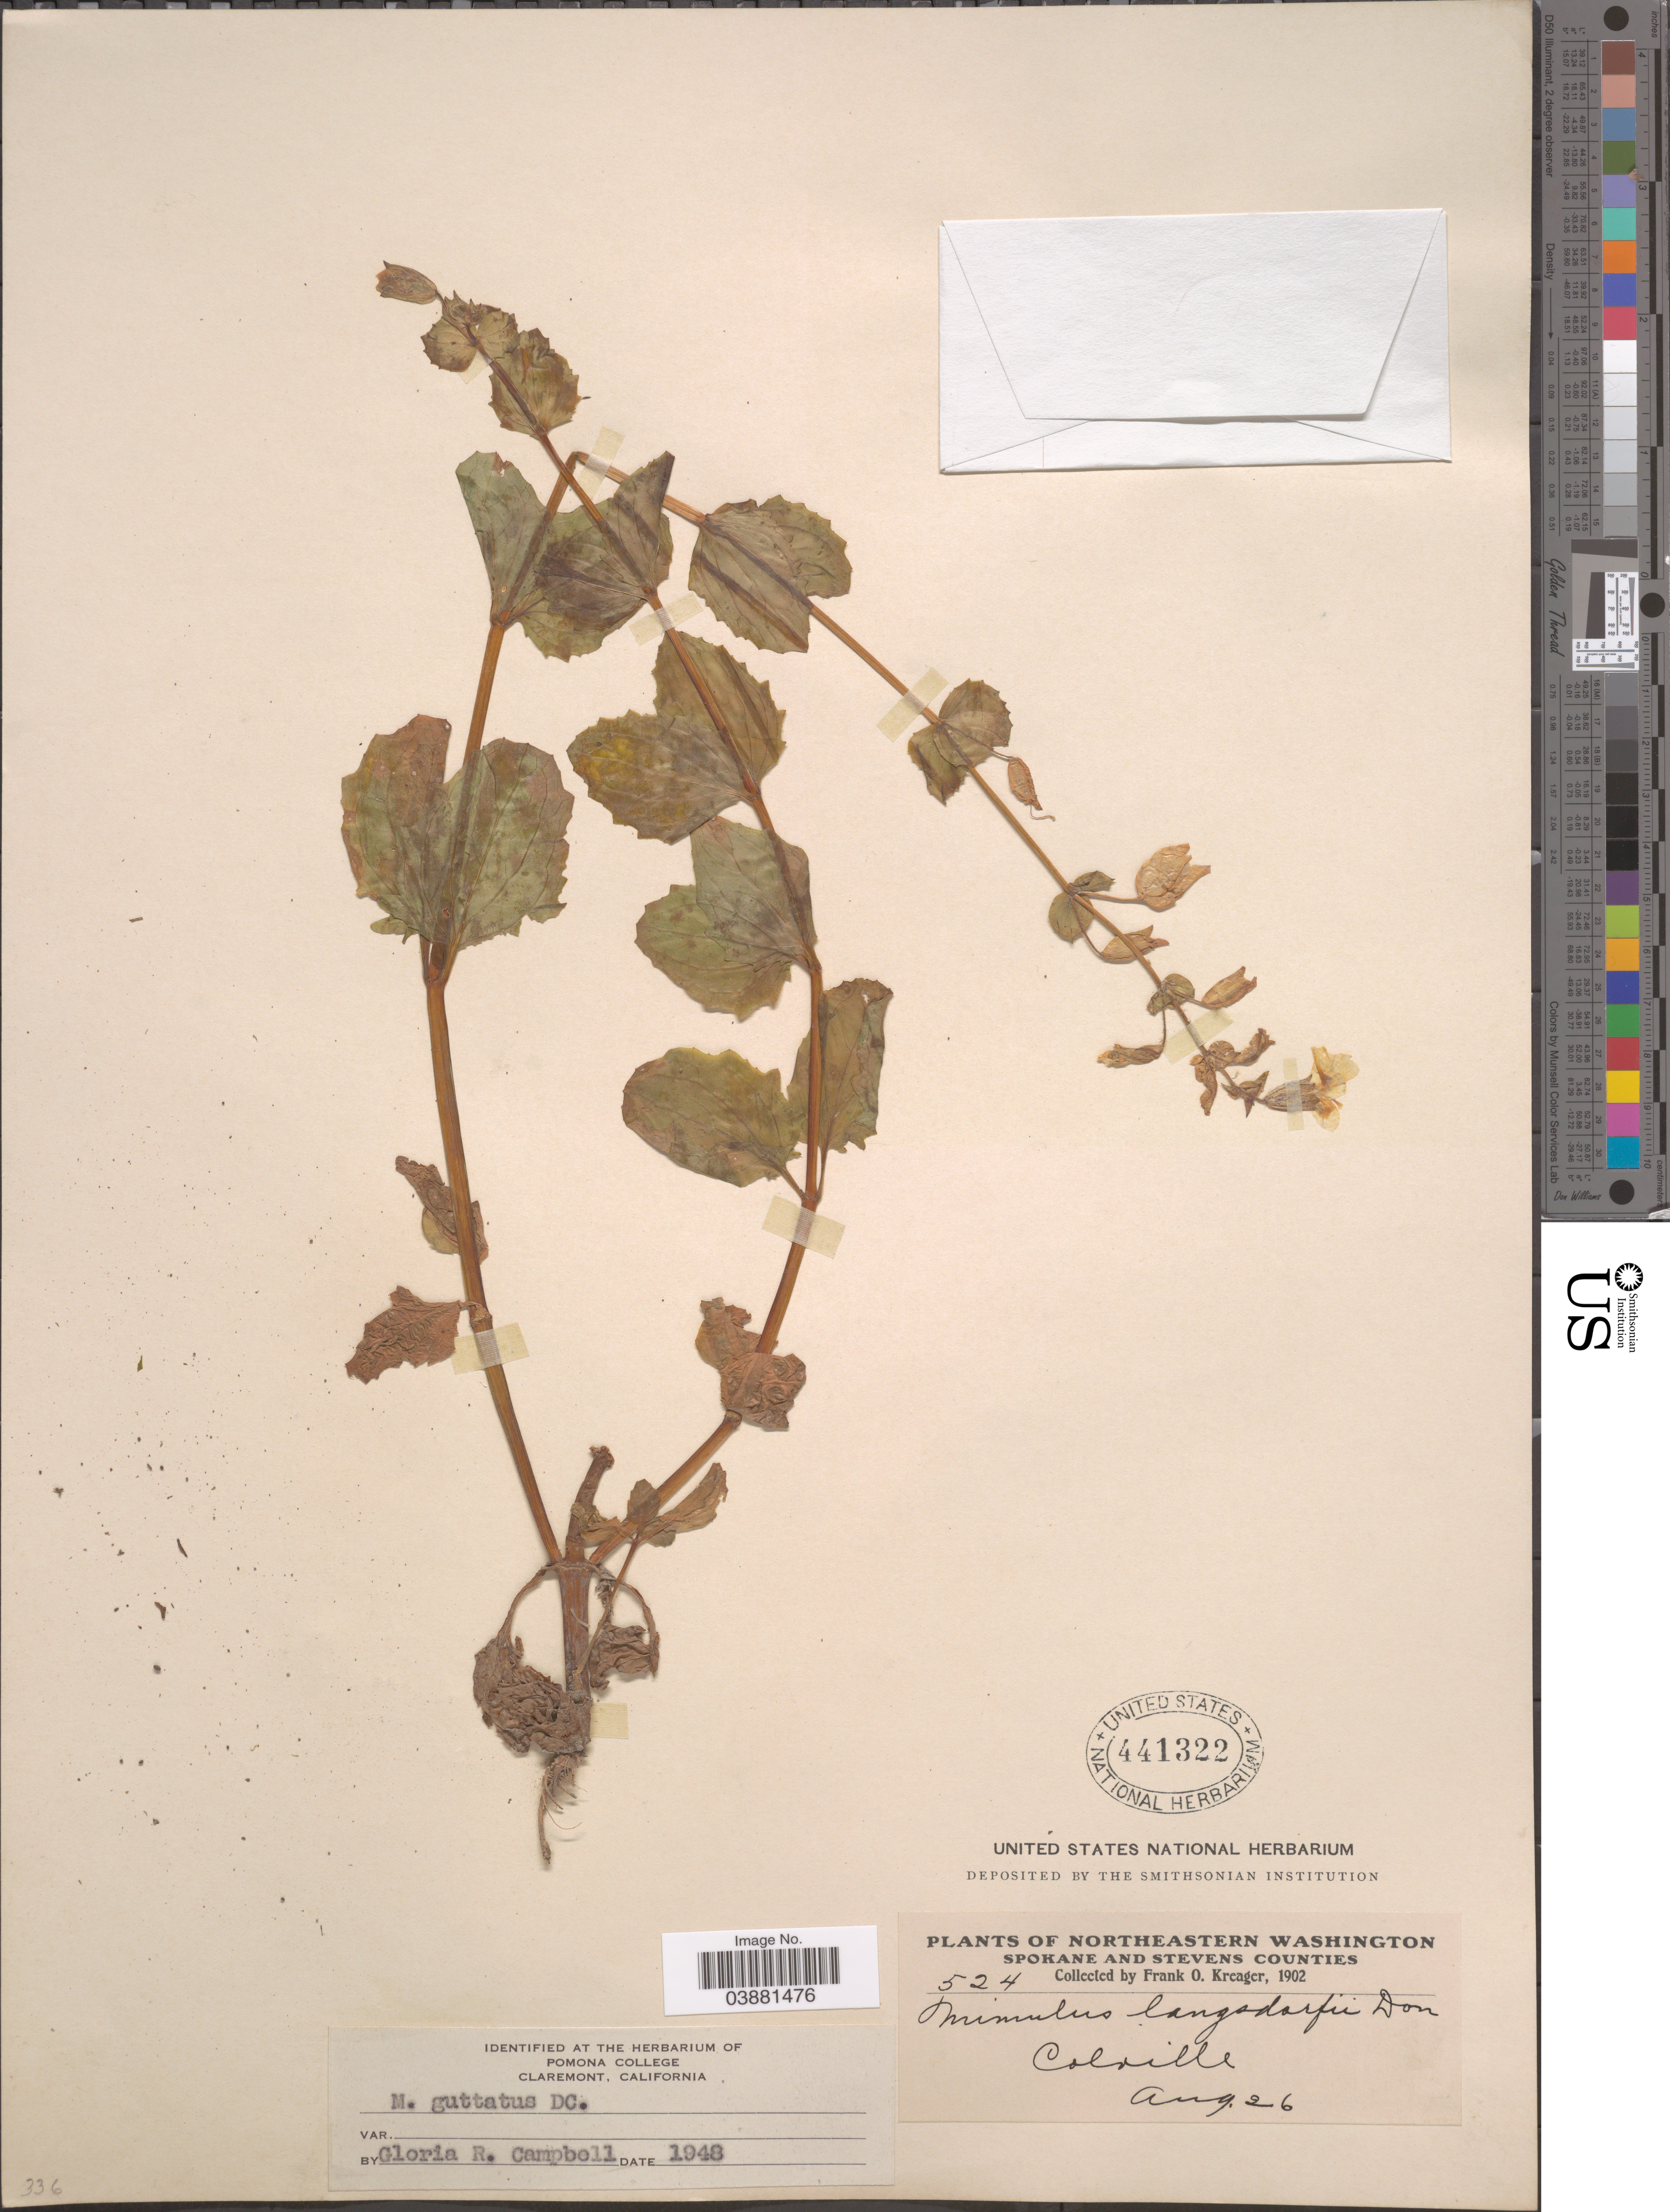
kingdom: Plantae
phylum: Tracheophyta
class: Magnoliopsida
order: Lamiales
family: Phrymaceae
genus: Mimulus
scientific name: Mimulus guttatus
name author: DC.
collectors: F. Kreager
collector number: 524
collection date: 1902-08-26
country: United States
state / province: Washington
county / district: Spokane / Stevens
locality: Northeastern Washington. Spokane and Stevens Counties. Colville.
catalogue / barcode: US 441322